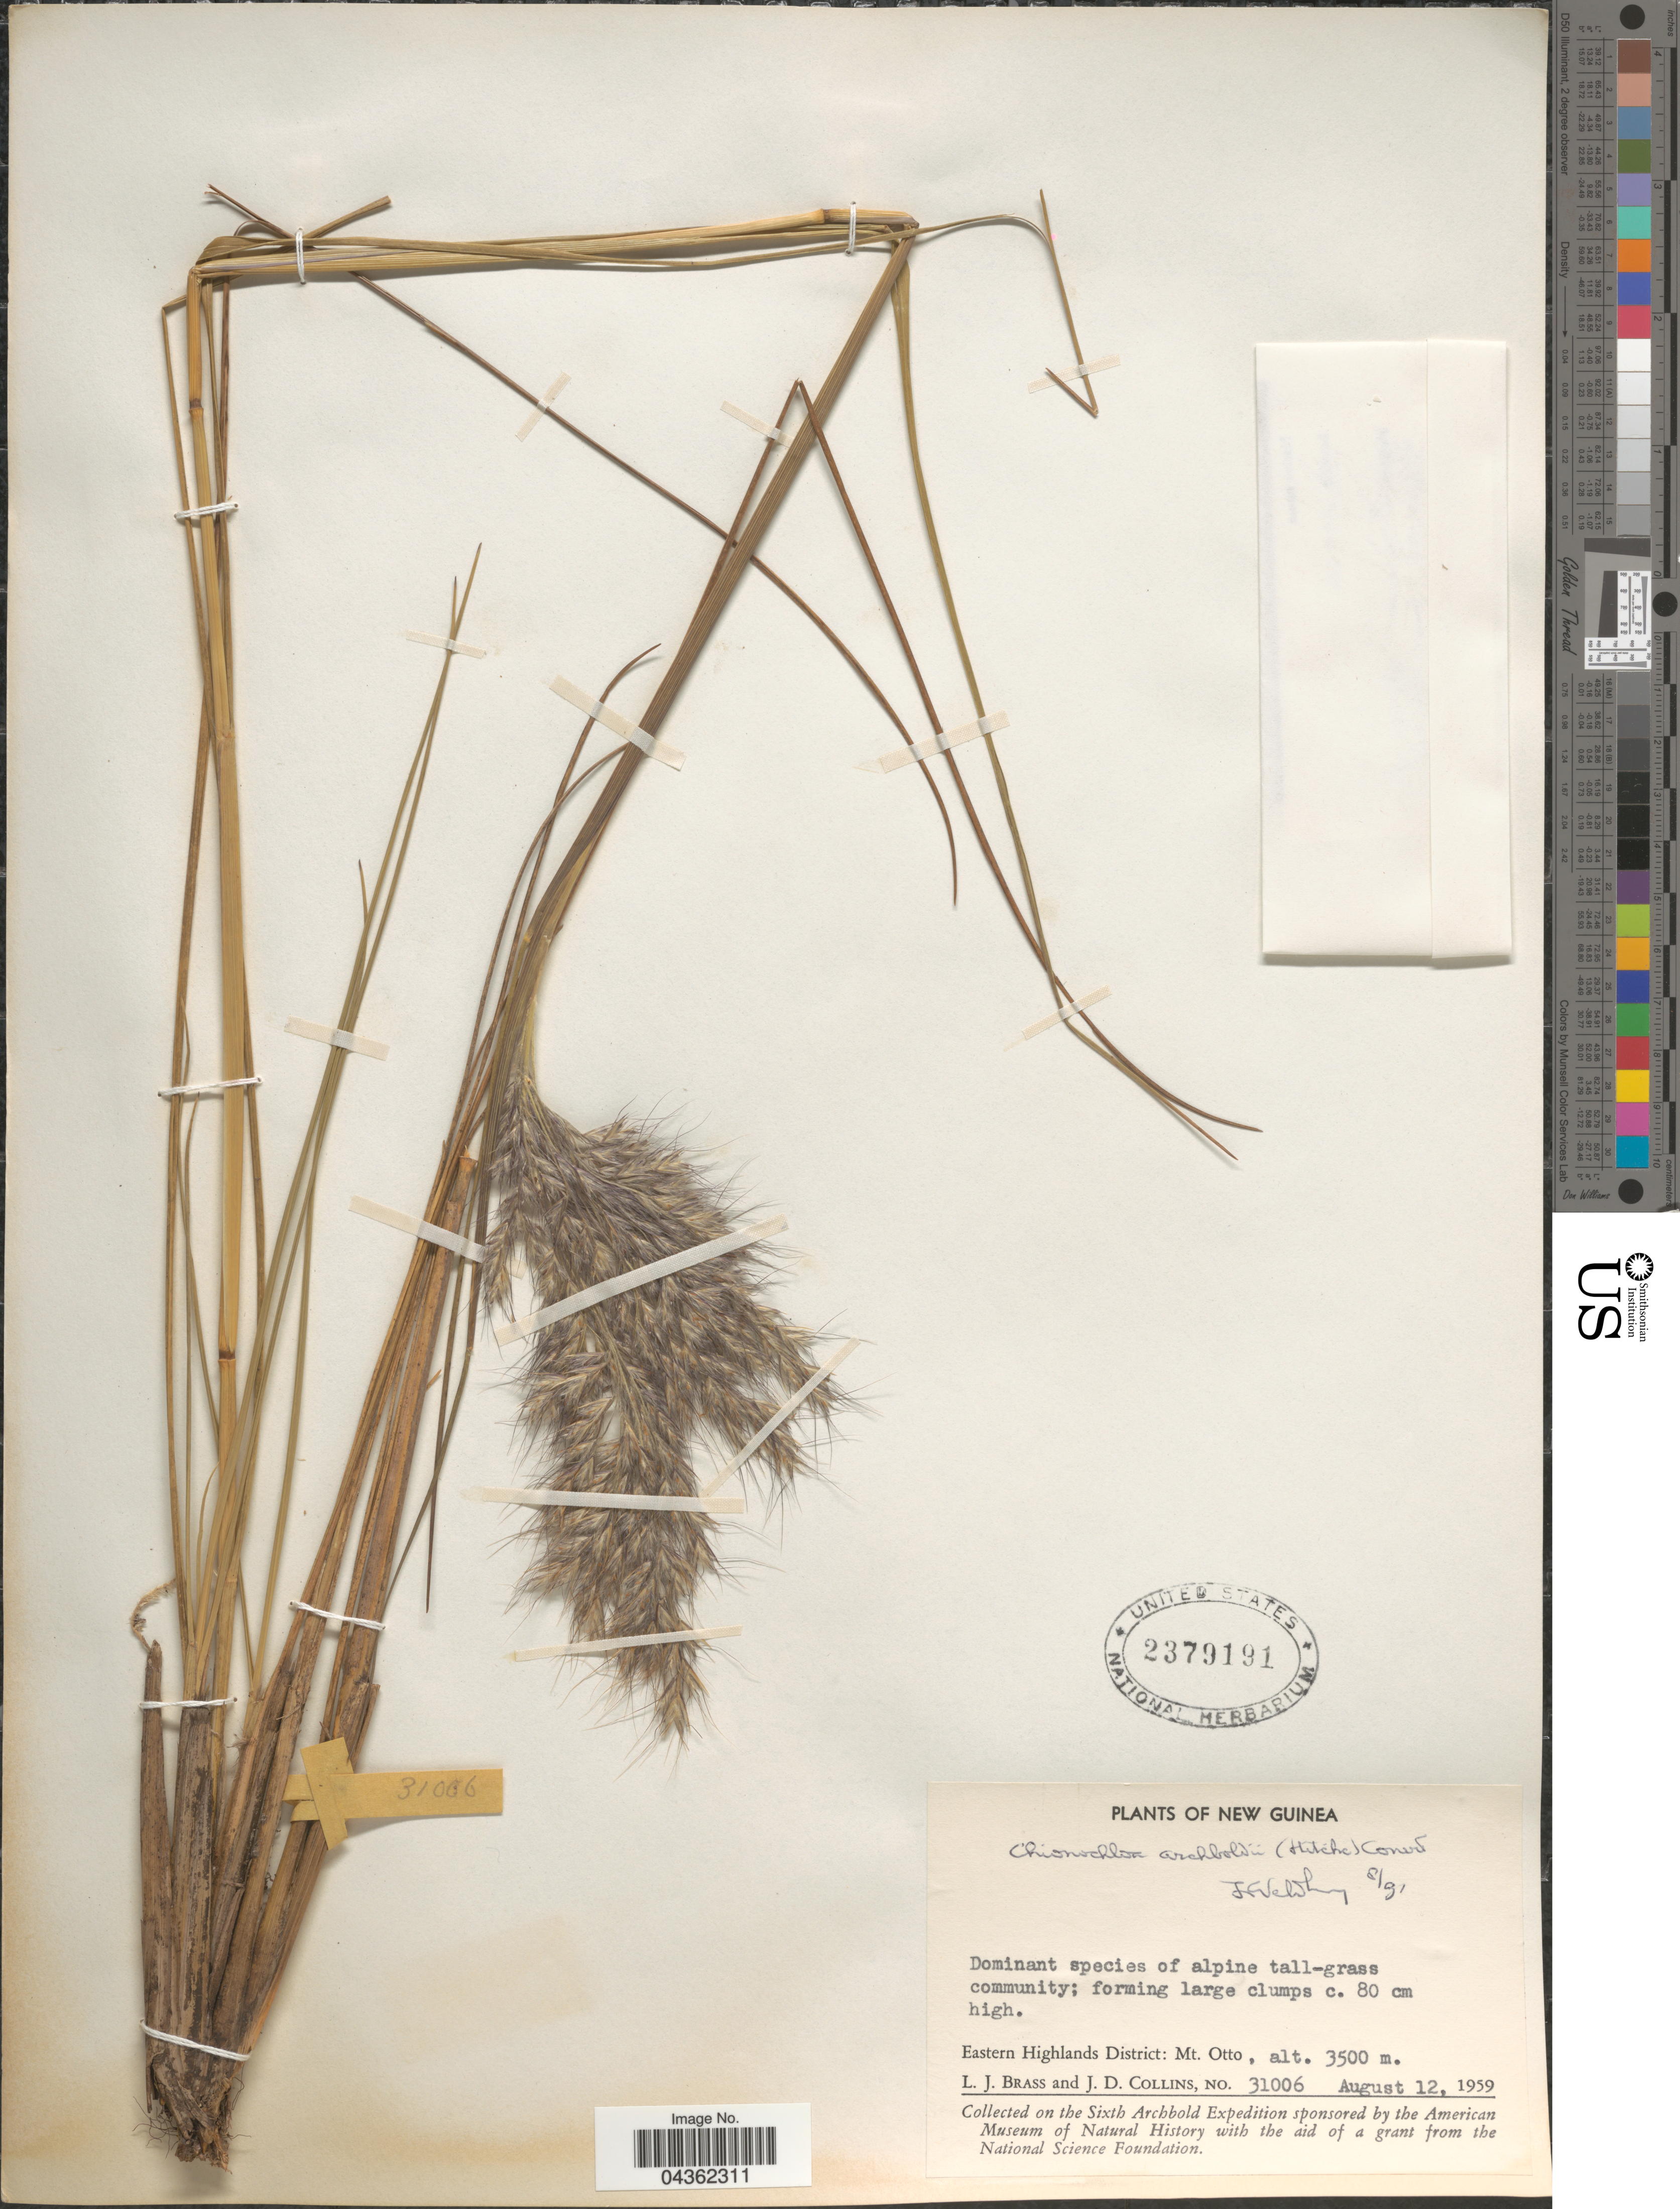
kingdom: Plantae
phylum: Tracheophyta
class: Liliopsida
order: Poales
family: Poaceae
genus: Chimaerochloa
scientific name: Chimaerochloa archboldii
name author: (Hitchc.) Pirie & H.P. Linder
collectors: L. J. Brass & J. Collins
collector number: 31006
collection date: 1959-08-12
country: Papua New Guinea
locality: New Guinea. Eastern Highlands District: Mt. Otto. Sixth Archbold Expedition.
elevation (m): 3500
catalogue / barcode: US 2379191